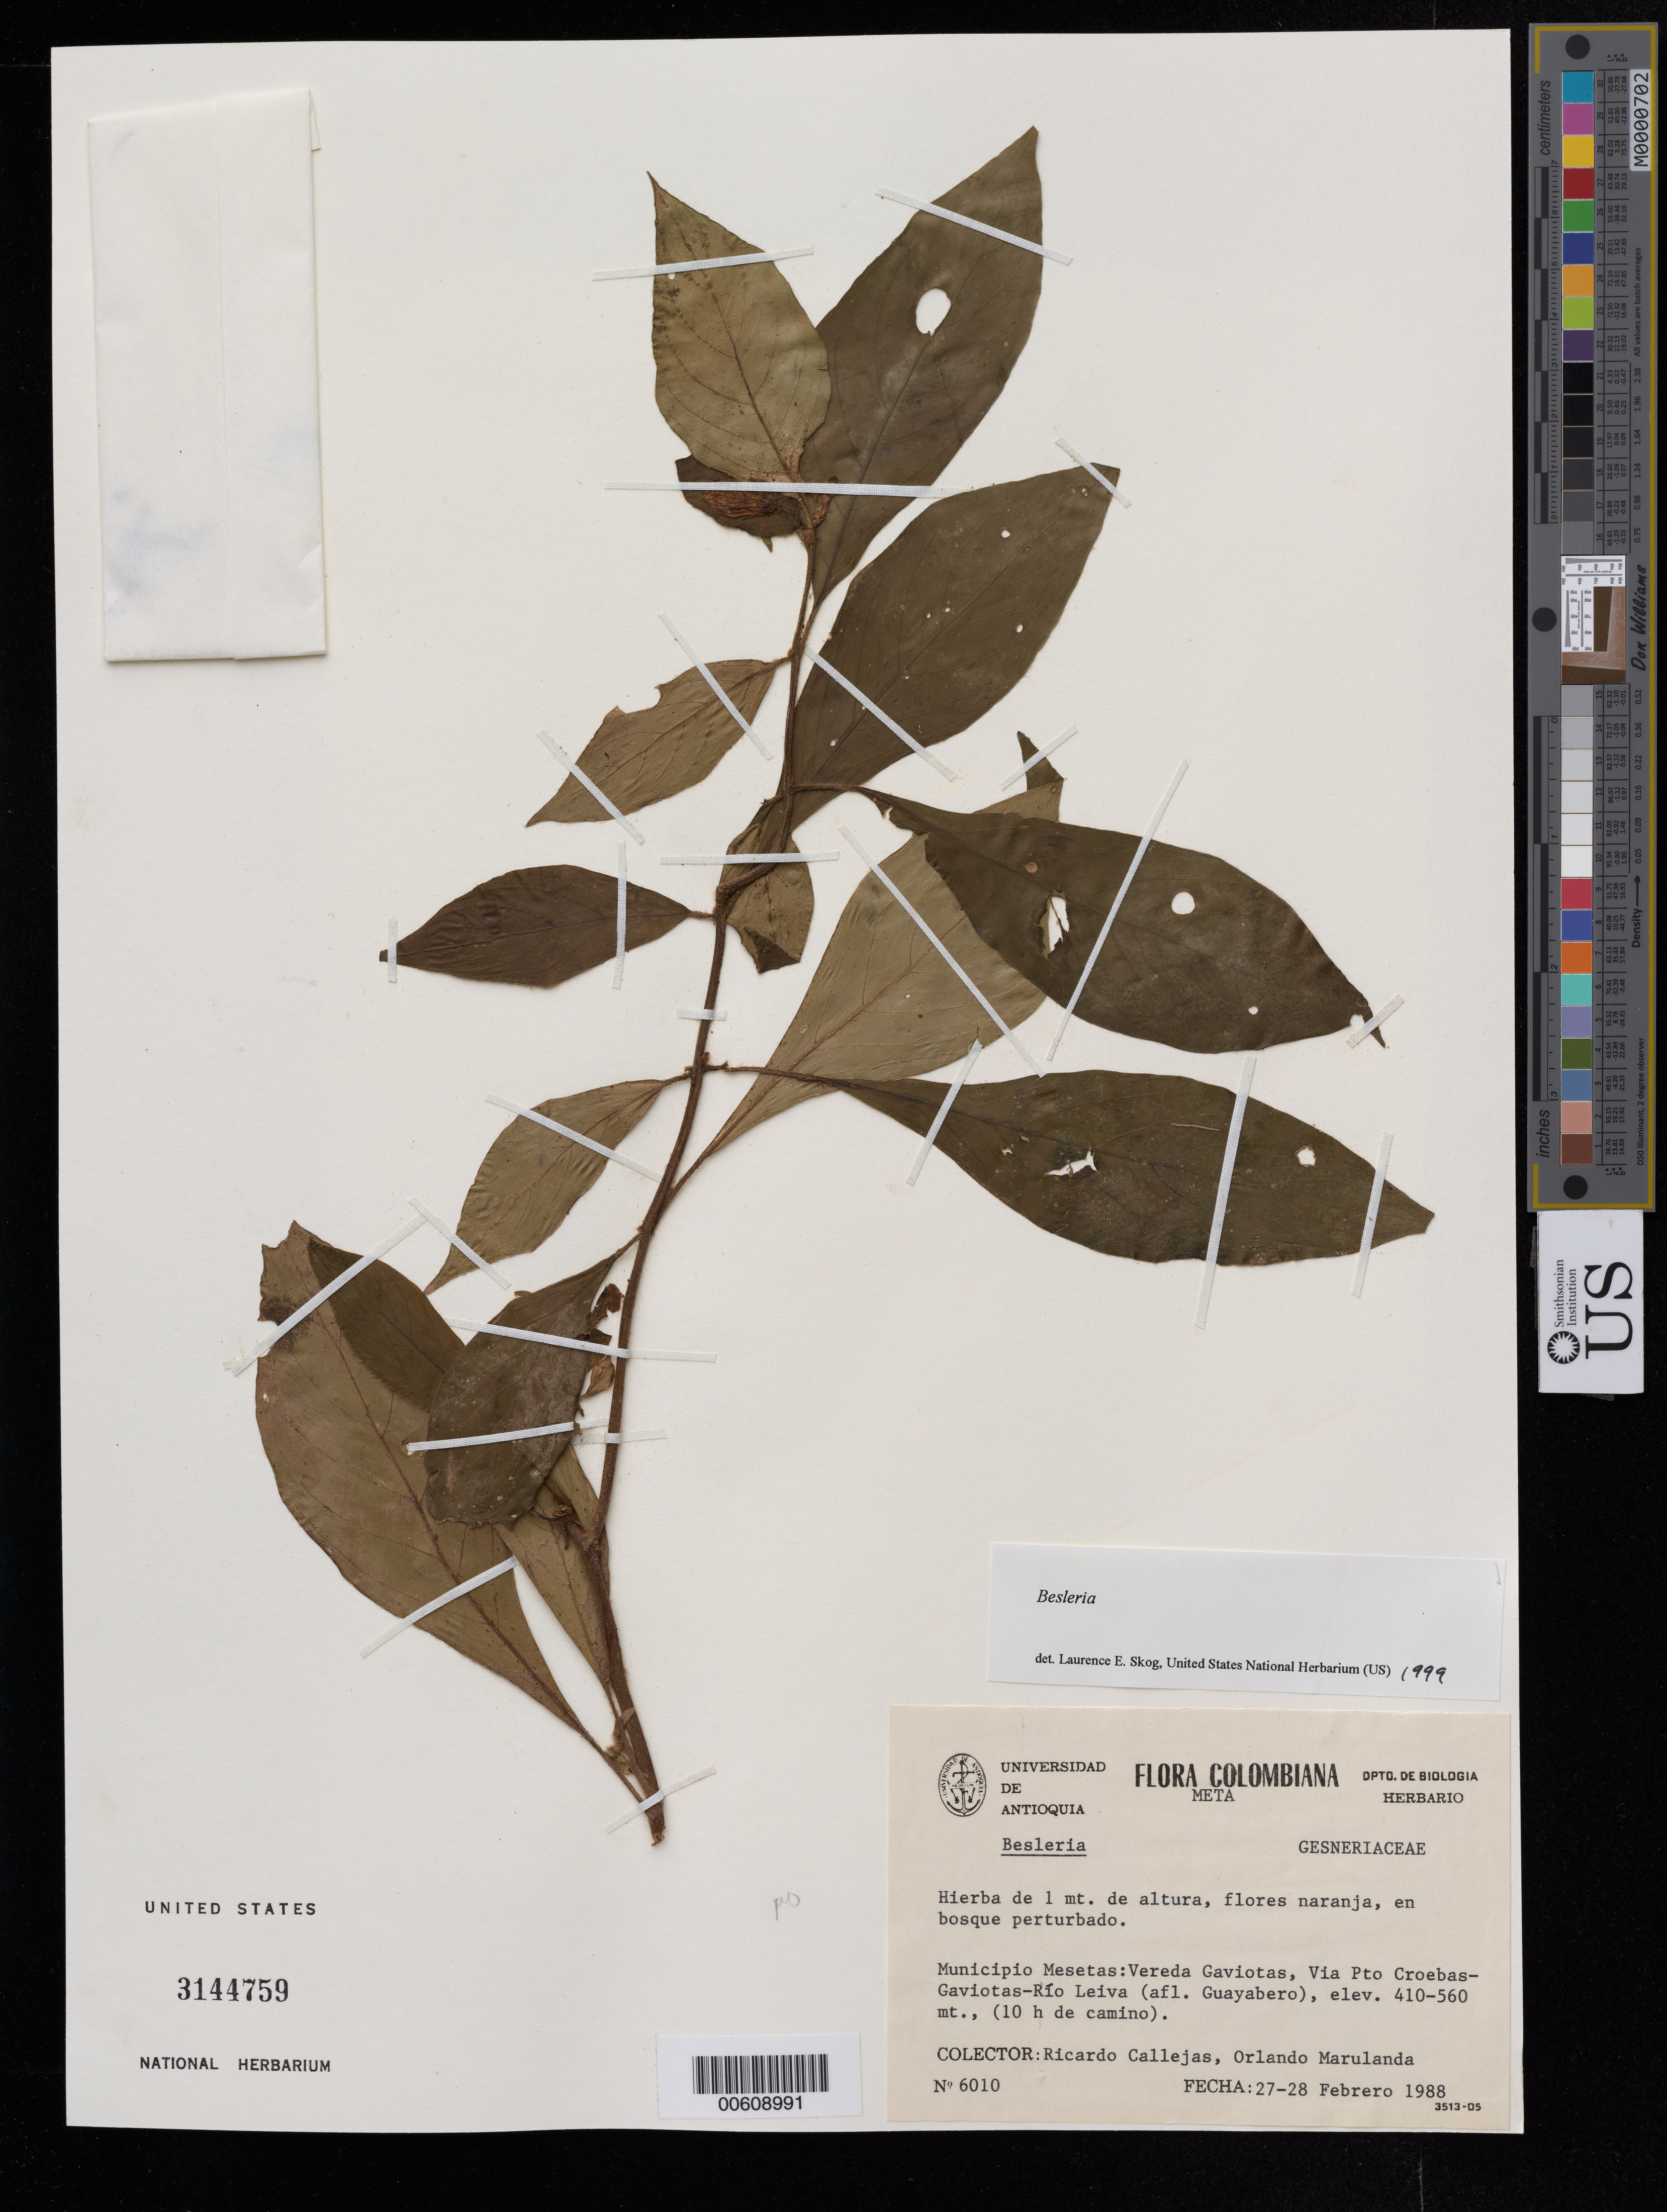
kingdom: Plantae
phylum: Tracheophyta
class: Magnoliopsida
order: Lamiales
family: Gesneriaceae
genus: Besleria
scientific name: Besleria sp.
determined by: Skog, Laurence E.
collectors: R. Callejas & O. Marulanda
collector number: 6010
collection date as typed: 27-28 Feb 1988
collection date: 1988-02-27/1988-02-28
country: Colombia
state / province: Meta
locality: Mpio. Mesetas: vereda Gaviotas, Via Pto. Croebas-Gaviotas-Río Leiva (afl. Guayabero) (10 h de camino)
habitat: En bosque perturbado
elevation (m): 410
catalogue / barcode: US 3144759